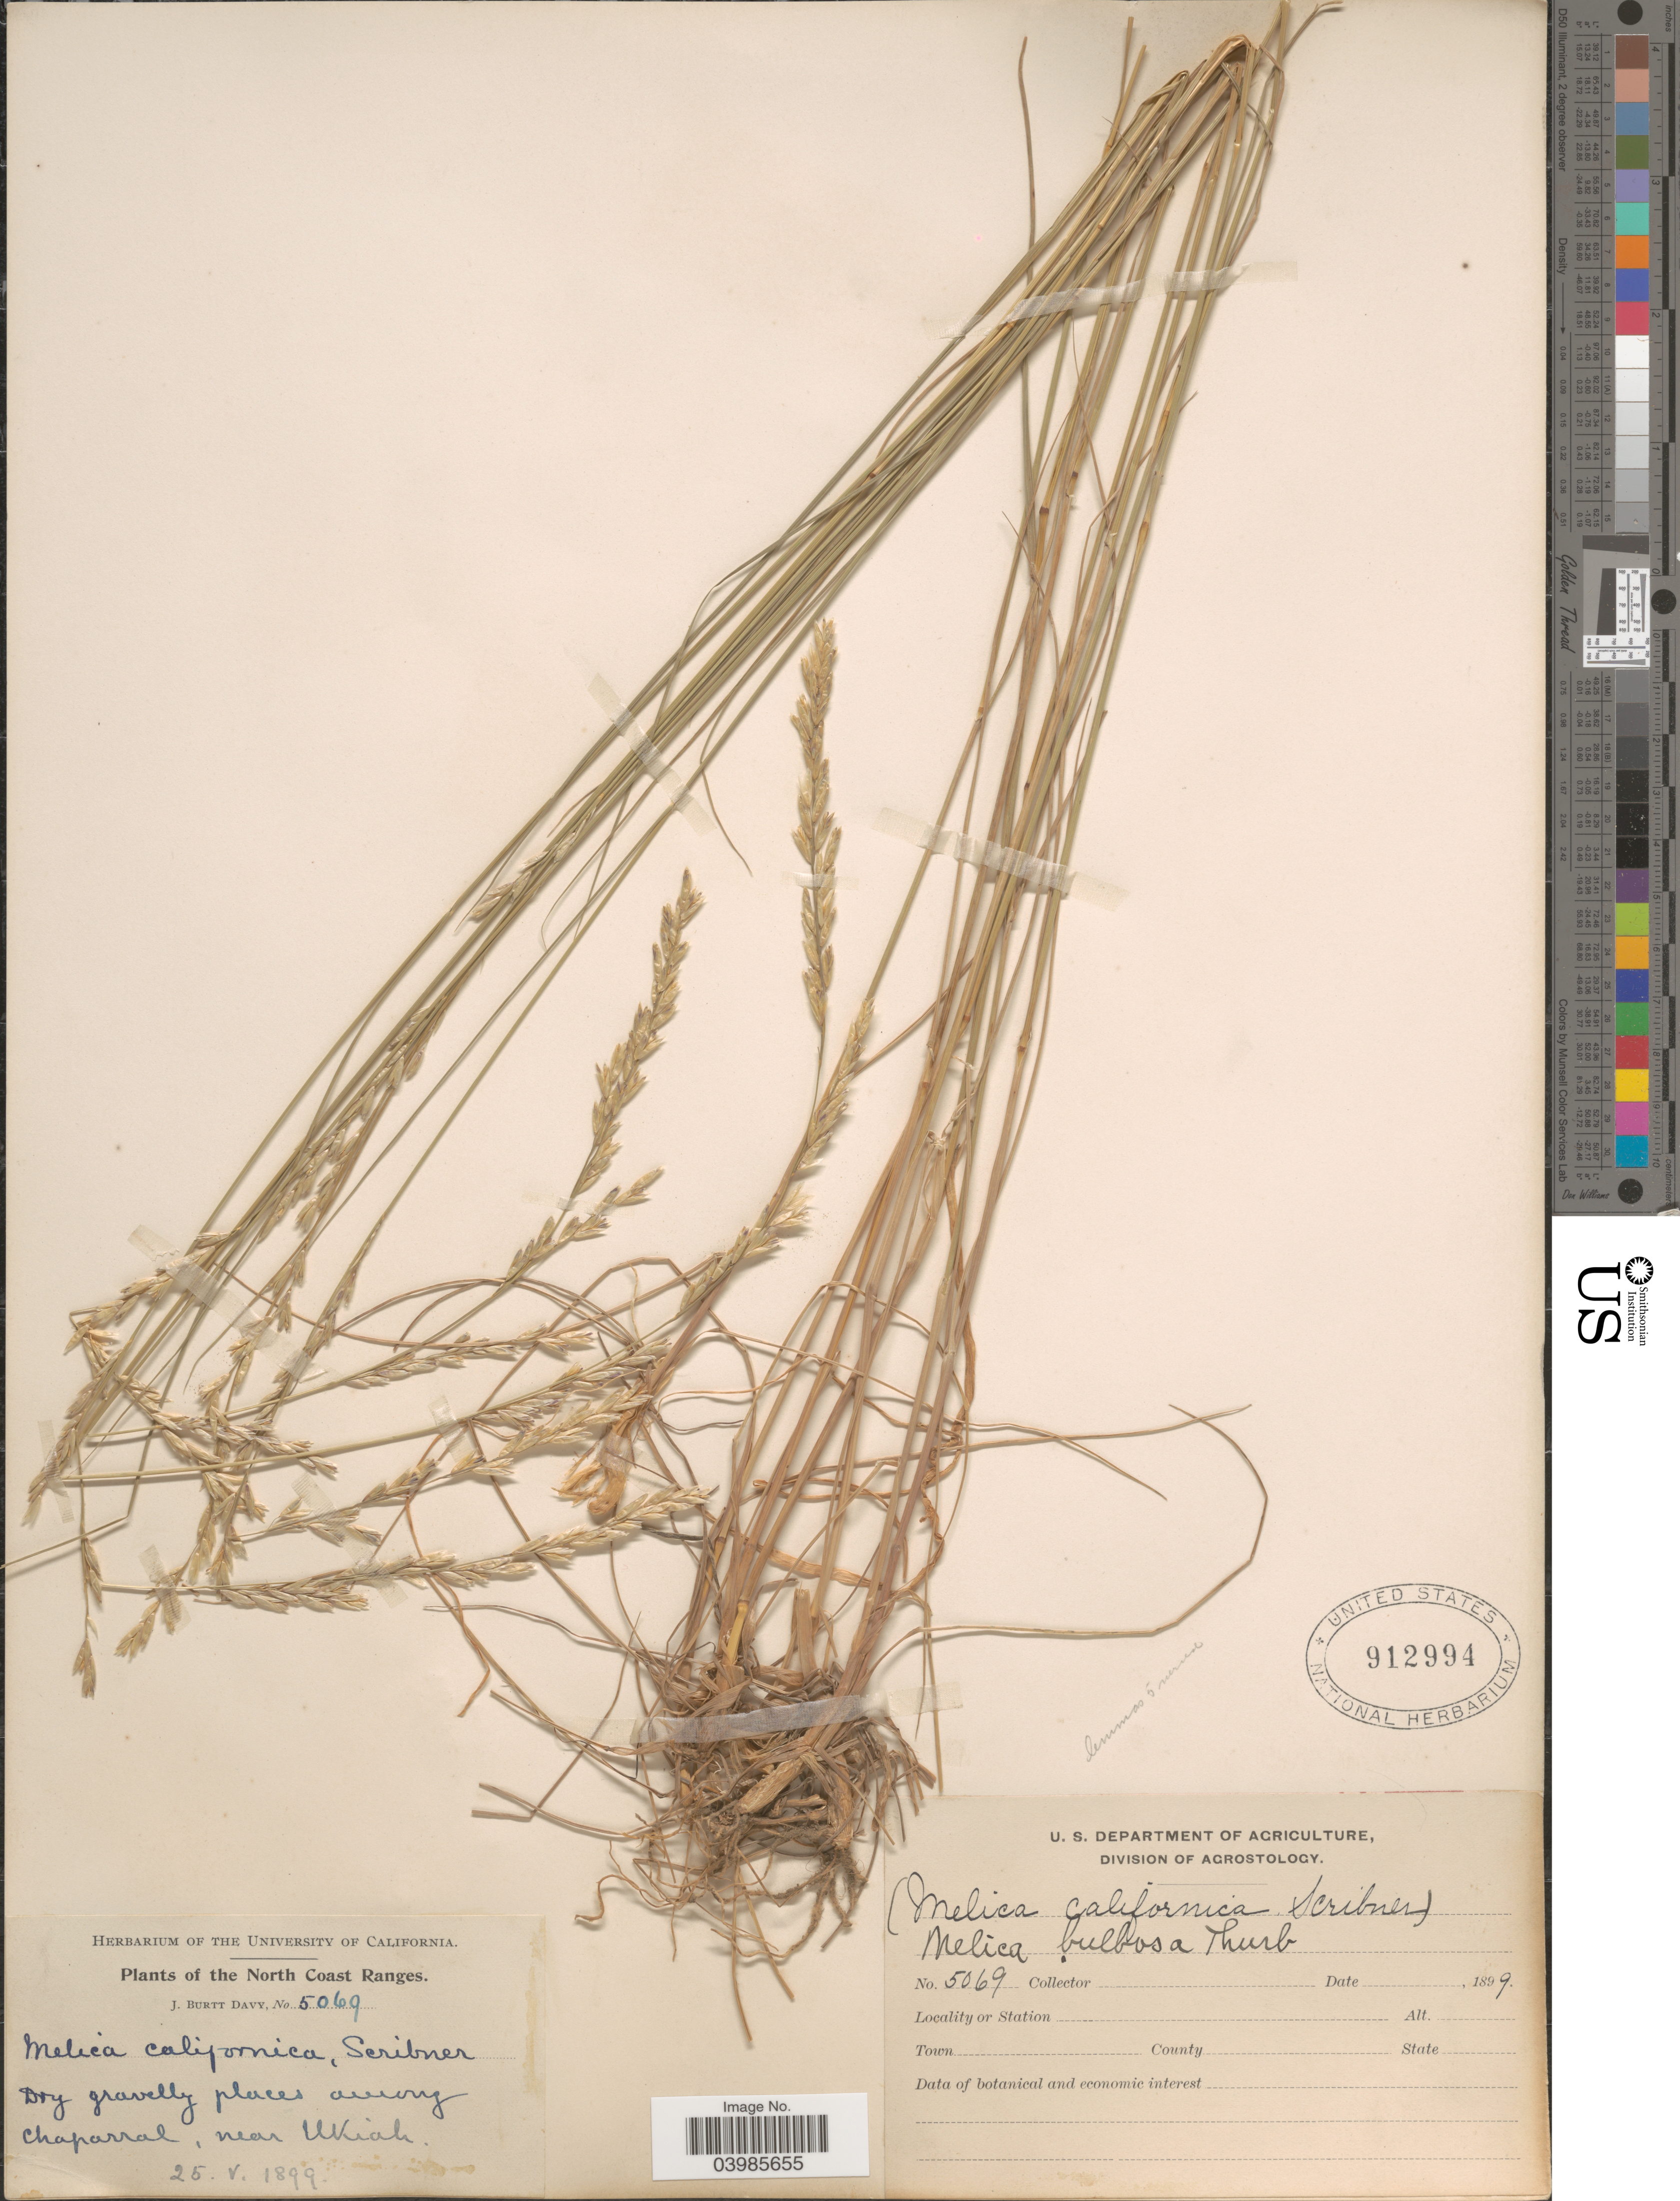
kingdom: Plantae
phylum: Tracheophyta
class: Liliopsida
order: Poales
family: Poaceae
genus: Melica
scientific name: Melica californica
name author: Scribn.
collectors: J. Burtt Davy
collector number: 5069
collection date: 1899-05-25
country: United States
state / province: California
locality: The North Coast Ranges. Among Chaparral, near Ukiah.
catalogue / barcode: US 912994